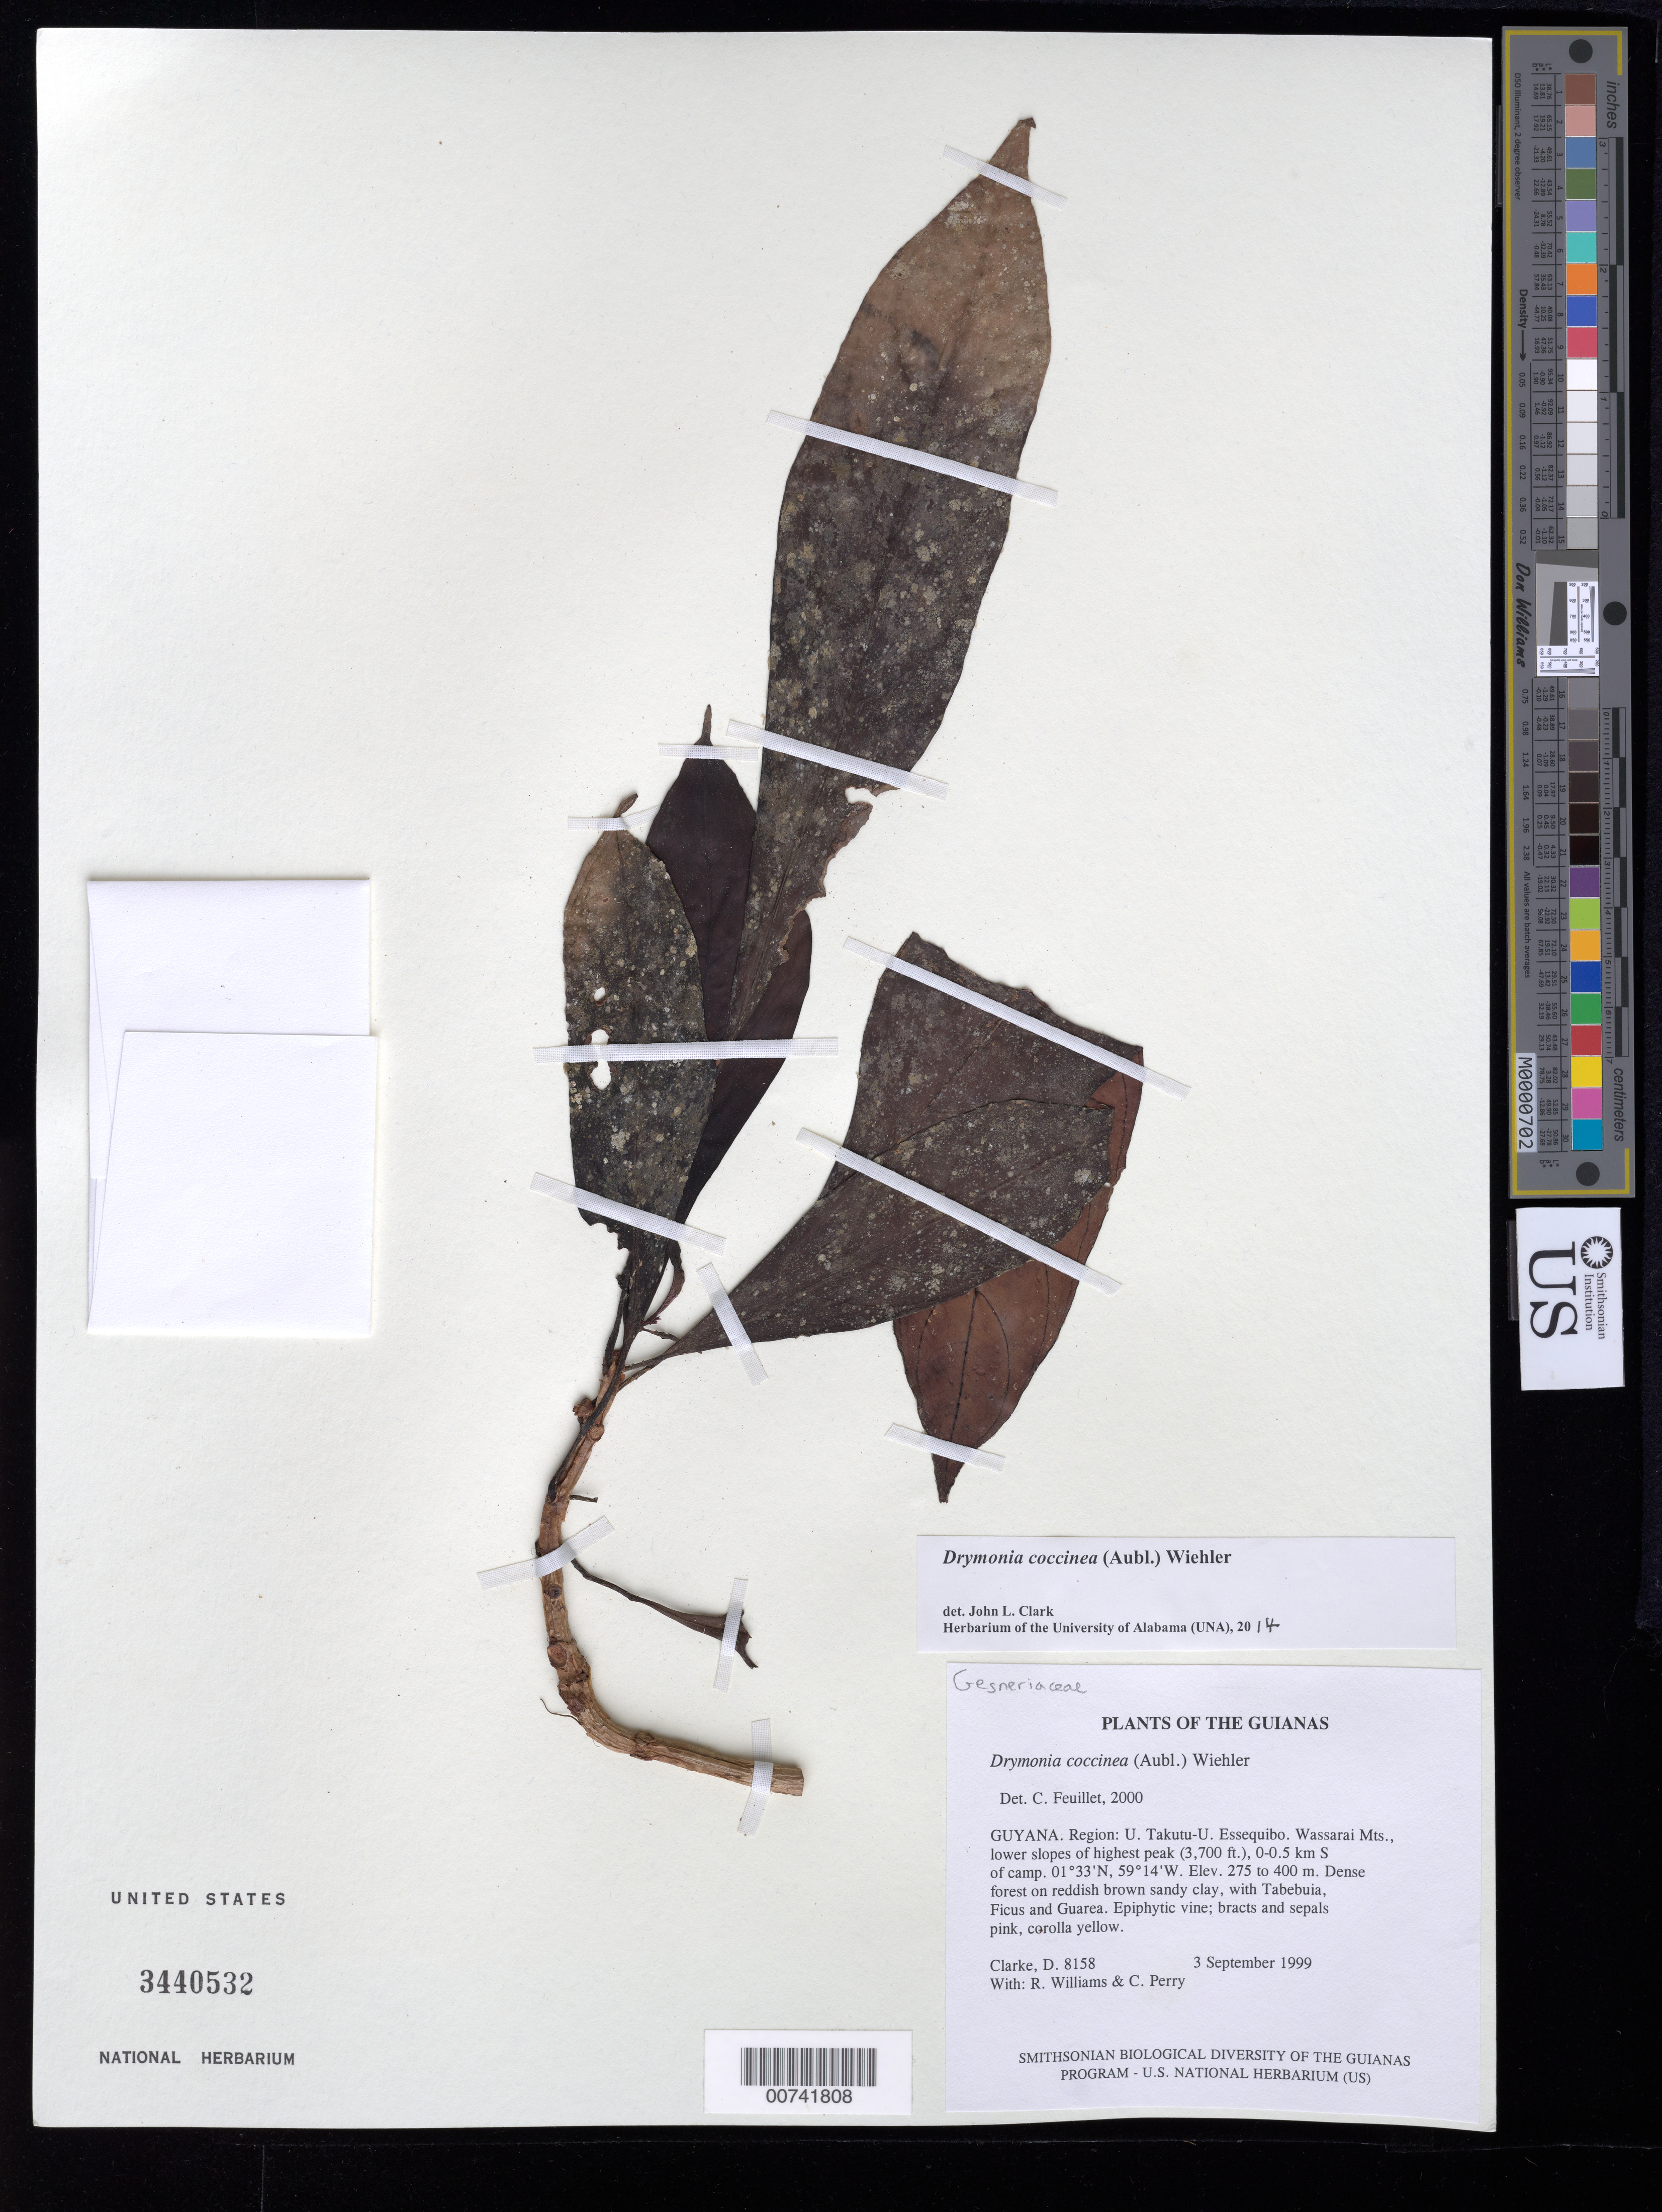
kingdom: Plantae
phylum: Tracheophyta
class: Magnoliopsida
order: Lamiales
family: Gesneriaceae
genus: Drymonia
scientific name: Drymonia coccinea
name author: (Aubl.) Wiehler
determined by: Feuillet, C.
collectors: H. D. Clarke, R. Williams & C. Perry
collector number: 8158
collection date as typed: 3 September 1999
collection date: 1999-09-03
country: Guyana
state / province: U. Takutu-U. Essequibo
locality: Wassarai Mts., lower slopes of highest peak (3,700 ft.), 0-0.5 km S of camp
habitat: Dense forest on reddish brown sandy clay, with Tabebuia, Ficus and Guarea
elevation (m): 275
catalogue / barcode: US 3440532